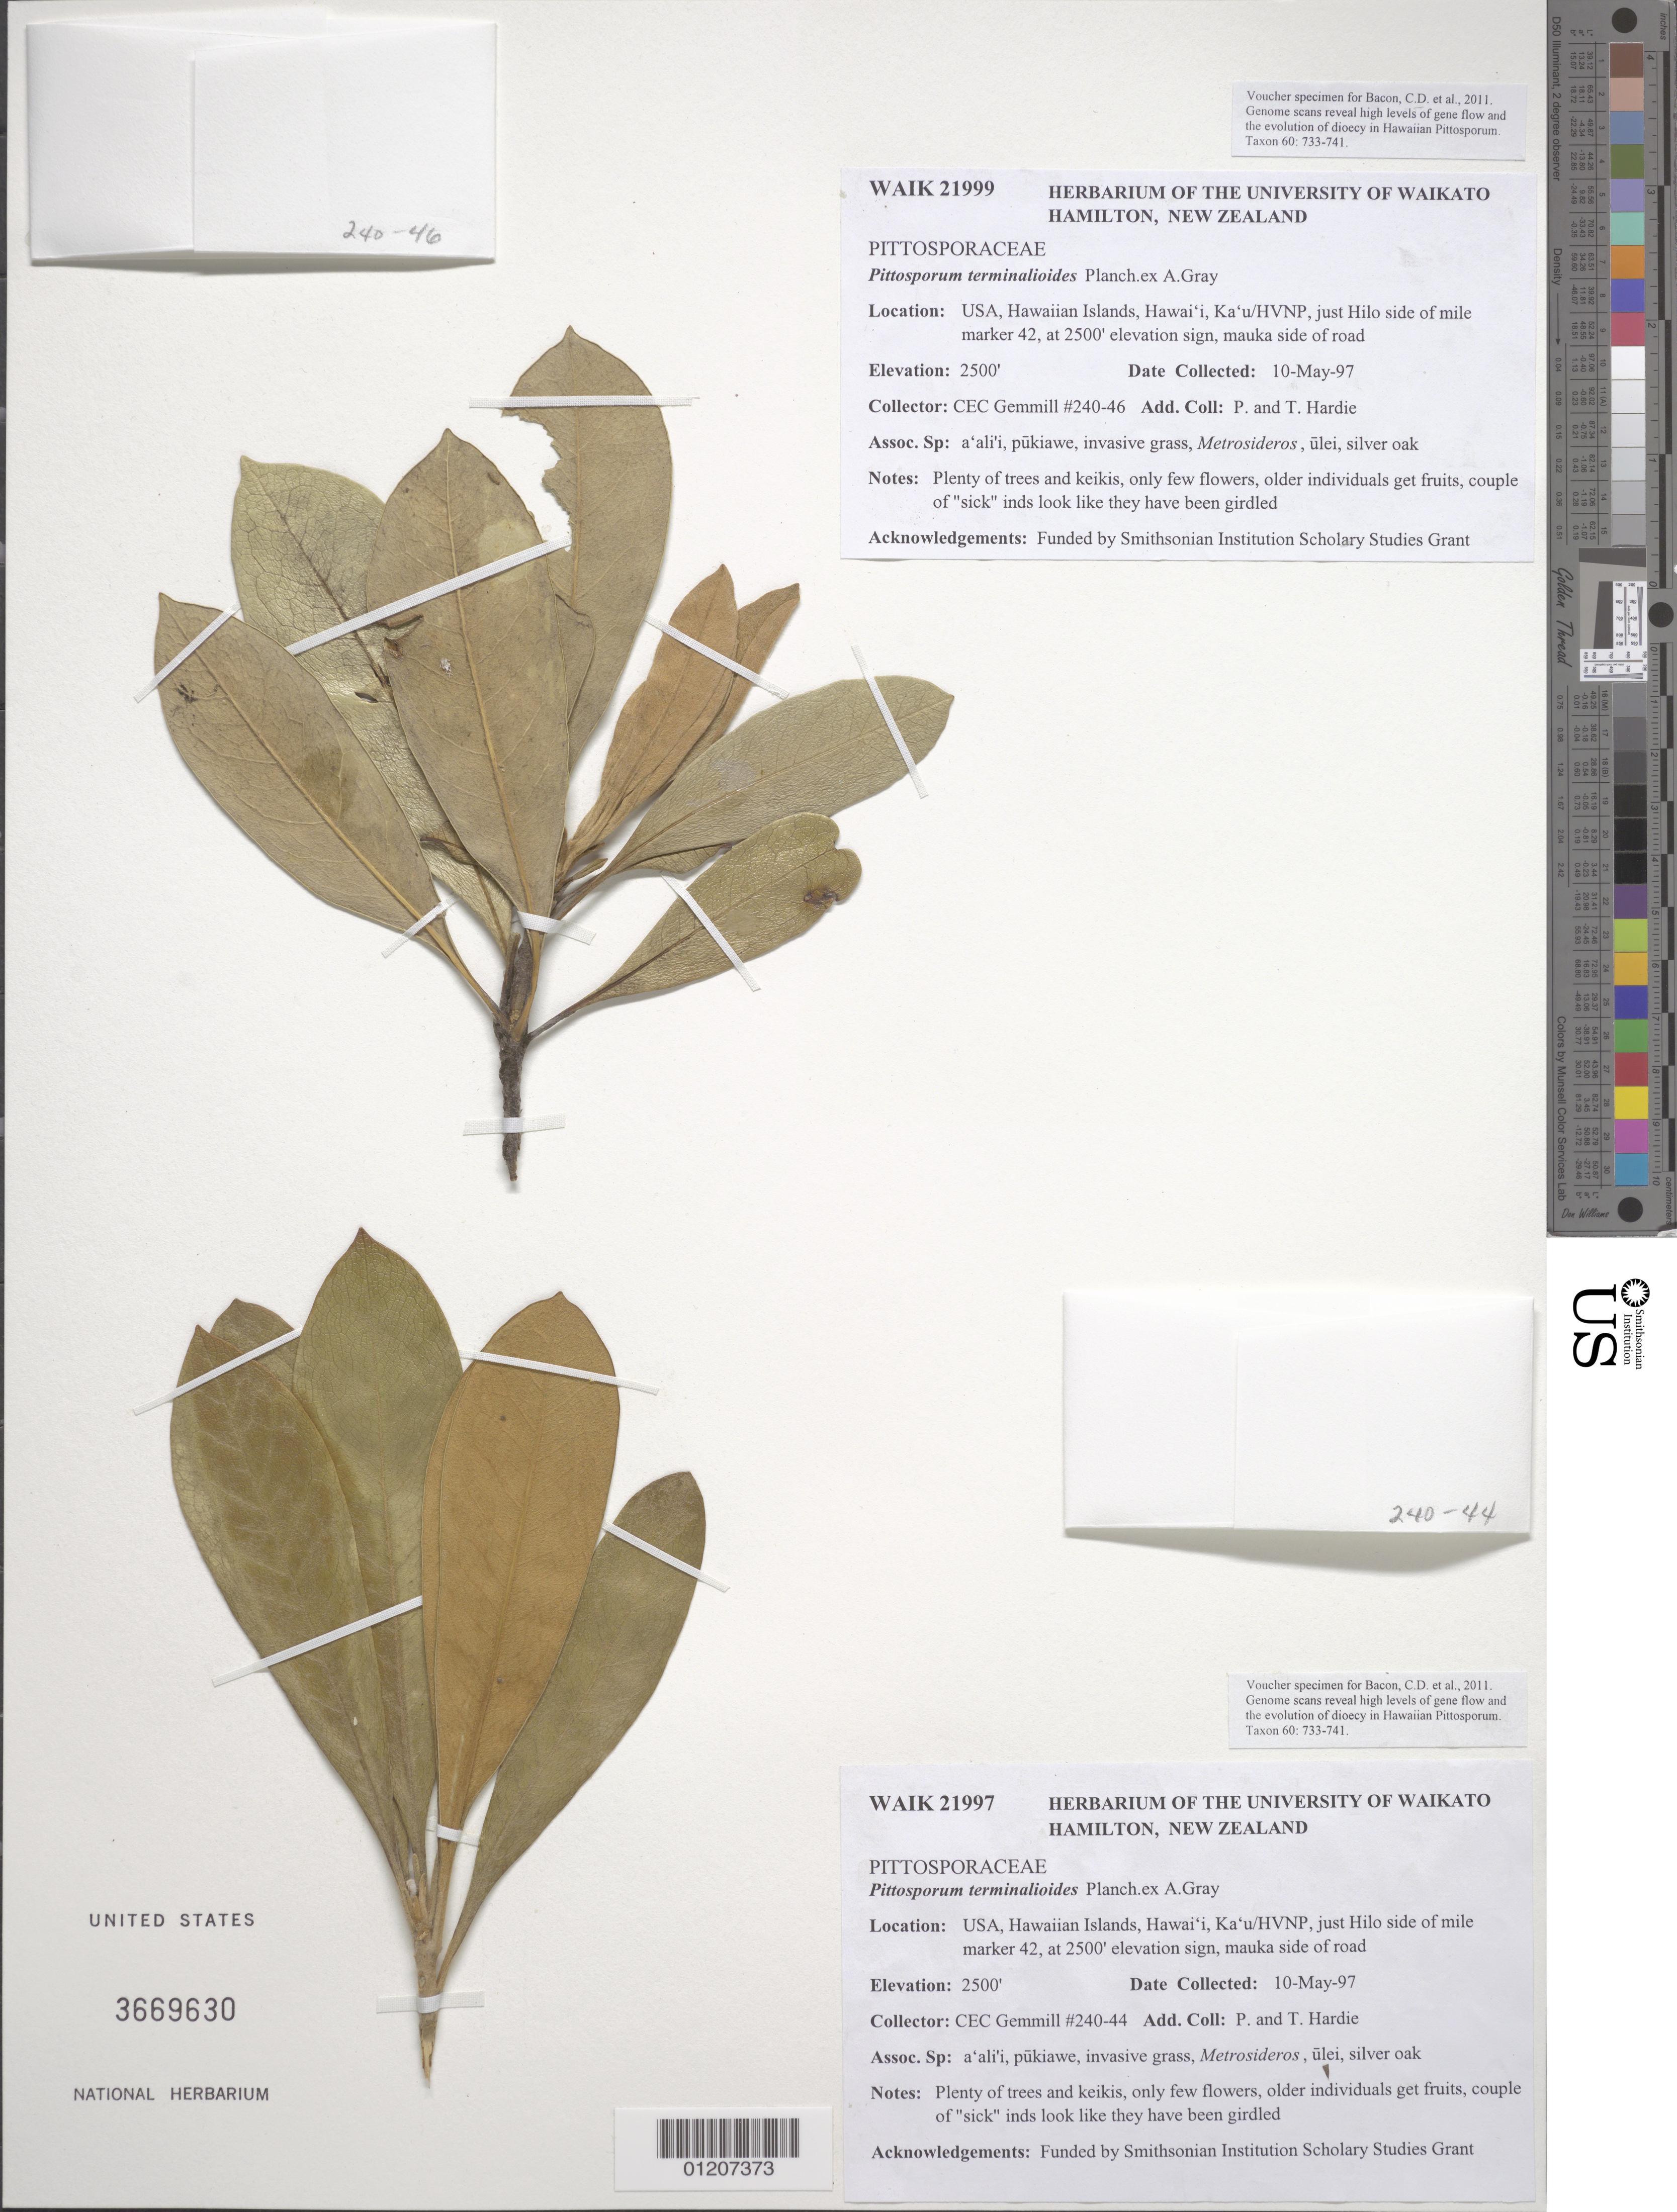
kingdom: Plantae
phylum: Tracheophyta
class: Magnoliopsida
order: Apiales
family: Pittosporaceae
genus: Pittosporum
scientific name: Pittosporum terminalioides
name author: Planch. ex A. Gray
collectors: C. Gemmill, T. Hardie & P. Hardie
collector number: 240-46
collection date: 1997-05-10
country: United States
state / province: Hawaii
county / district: Hawaii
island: Hawaii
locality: Ka'u/HVNP, just Hilo side of mile marker 42, at 2500' elevation sign, mauka side of road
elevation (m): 762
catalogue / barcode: US 3669630-2